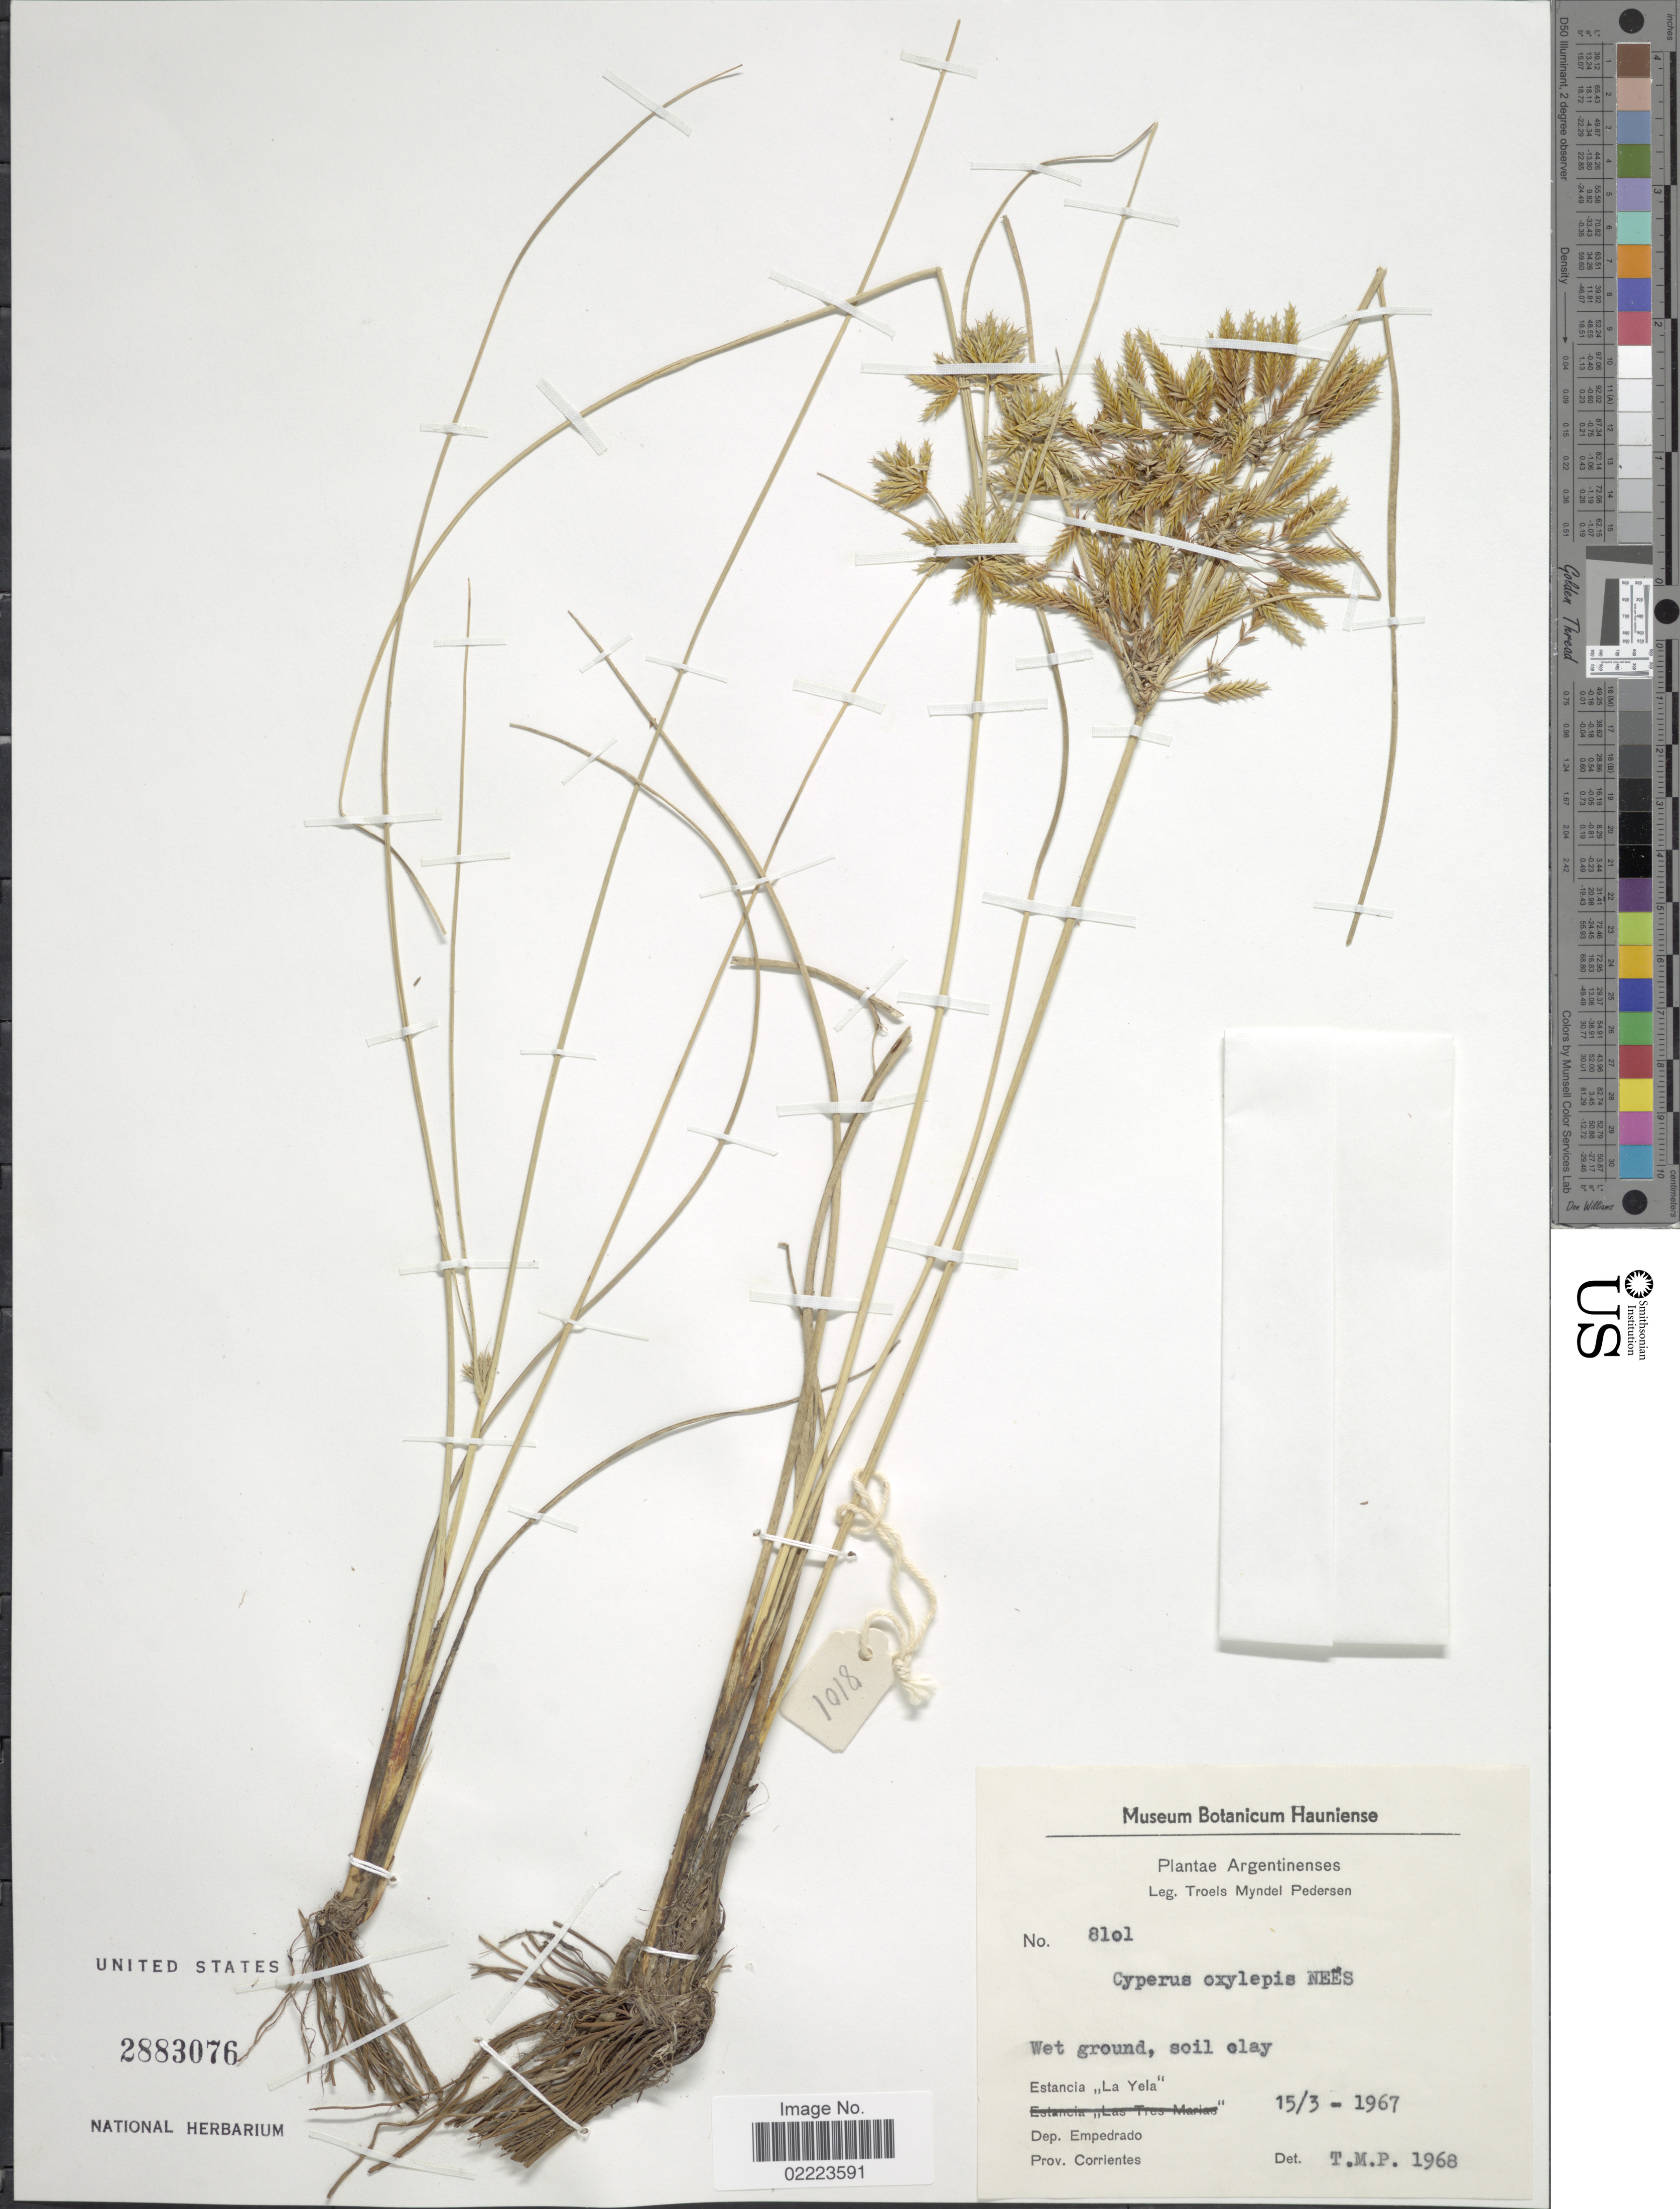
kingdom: Plantae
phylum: Tracheophyta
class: Liliopsida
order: Poales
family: Cyperaceae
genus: Cyperus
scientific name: Cyperus oxylepis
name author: Nees ex Steud.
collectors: T. Pederson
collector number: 8101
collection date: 1967-03-15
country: Argentina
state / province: Corrientes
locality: Estancia La Yela. Dep. Empedrado.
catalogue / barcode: US 2883076